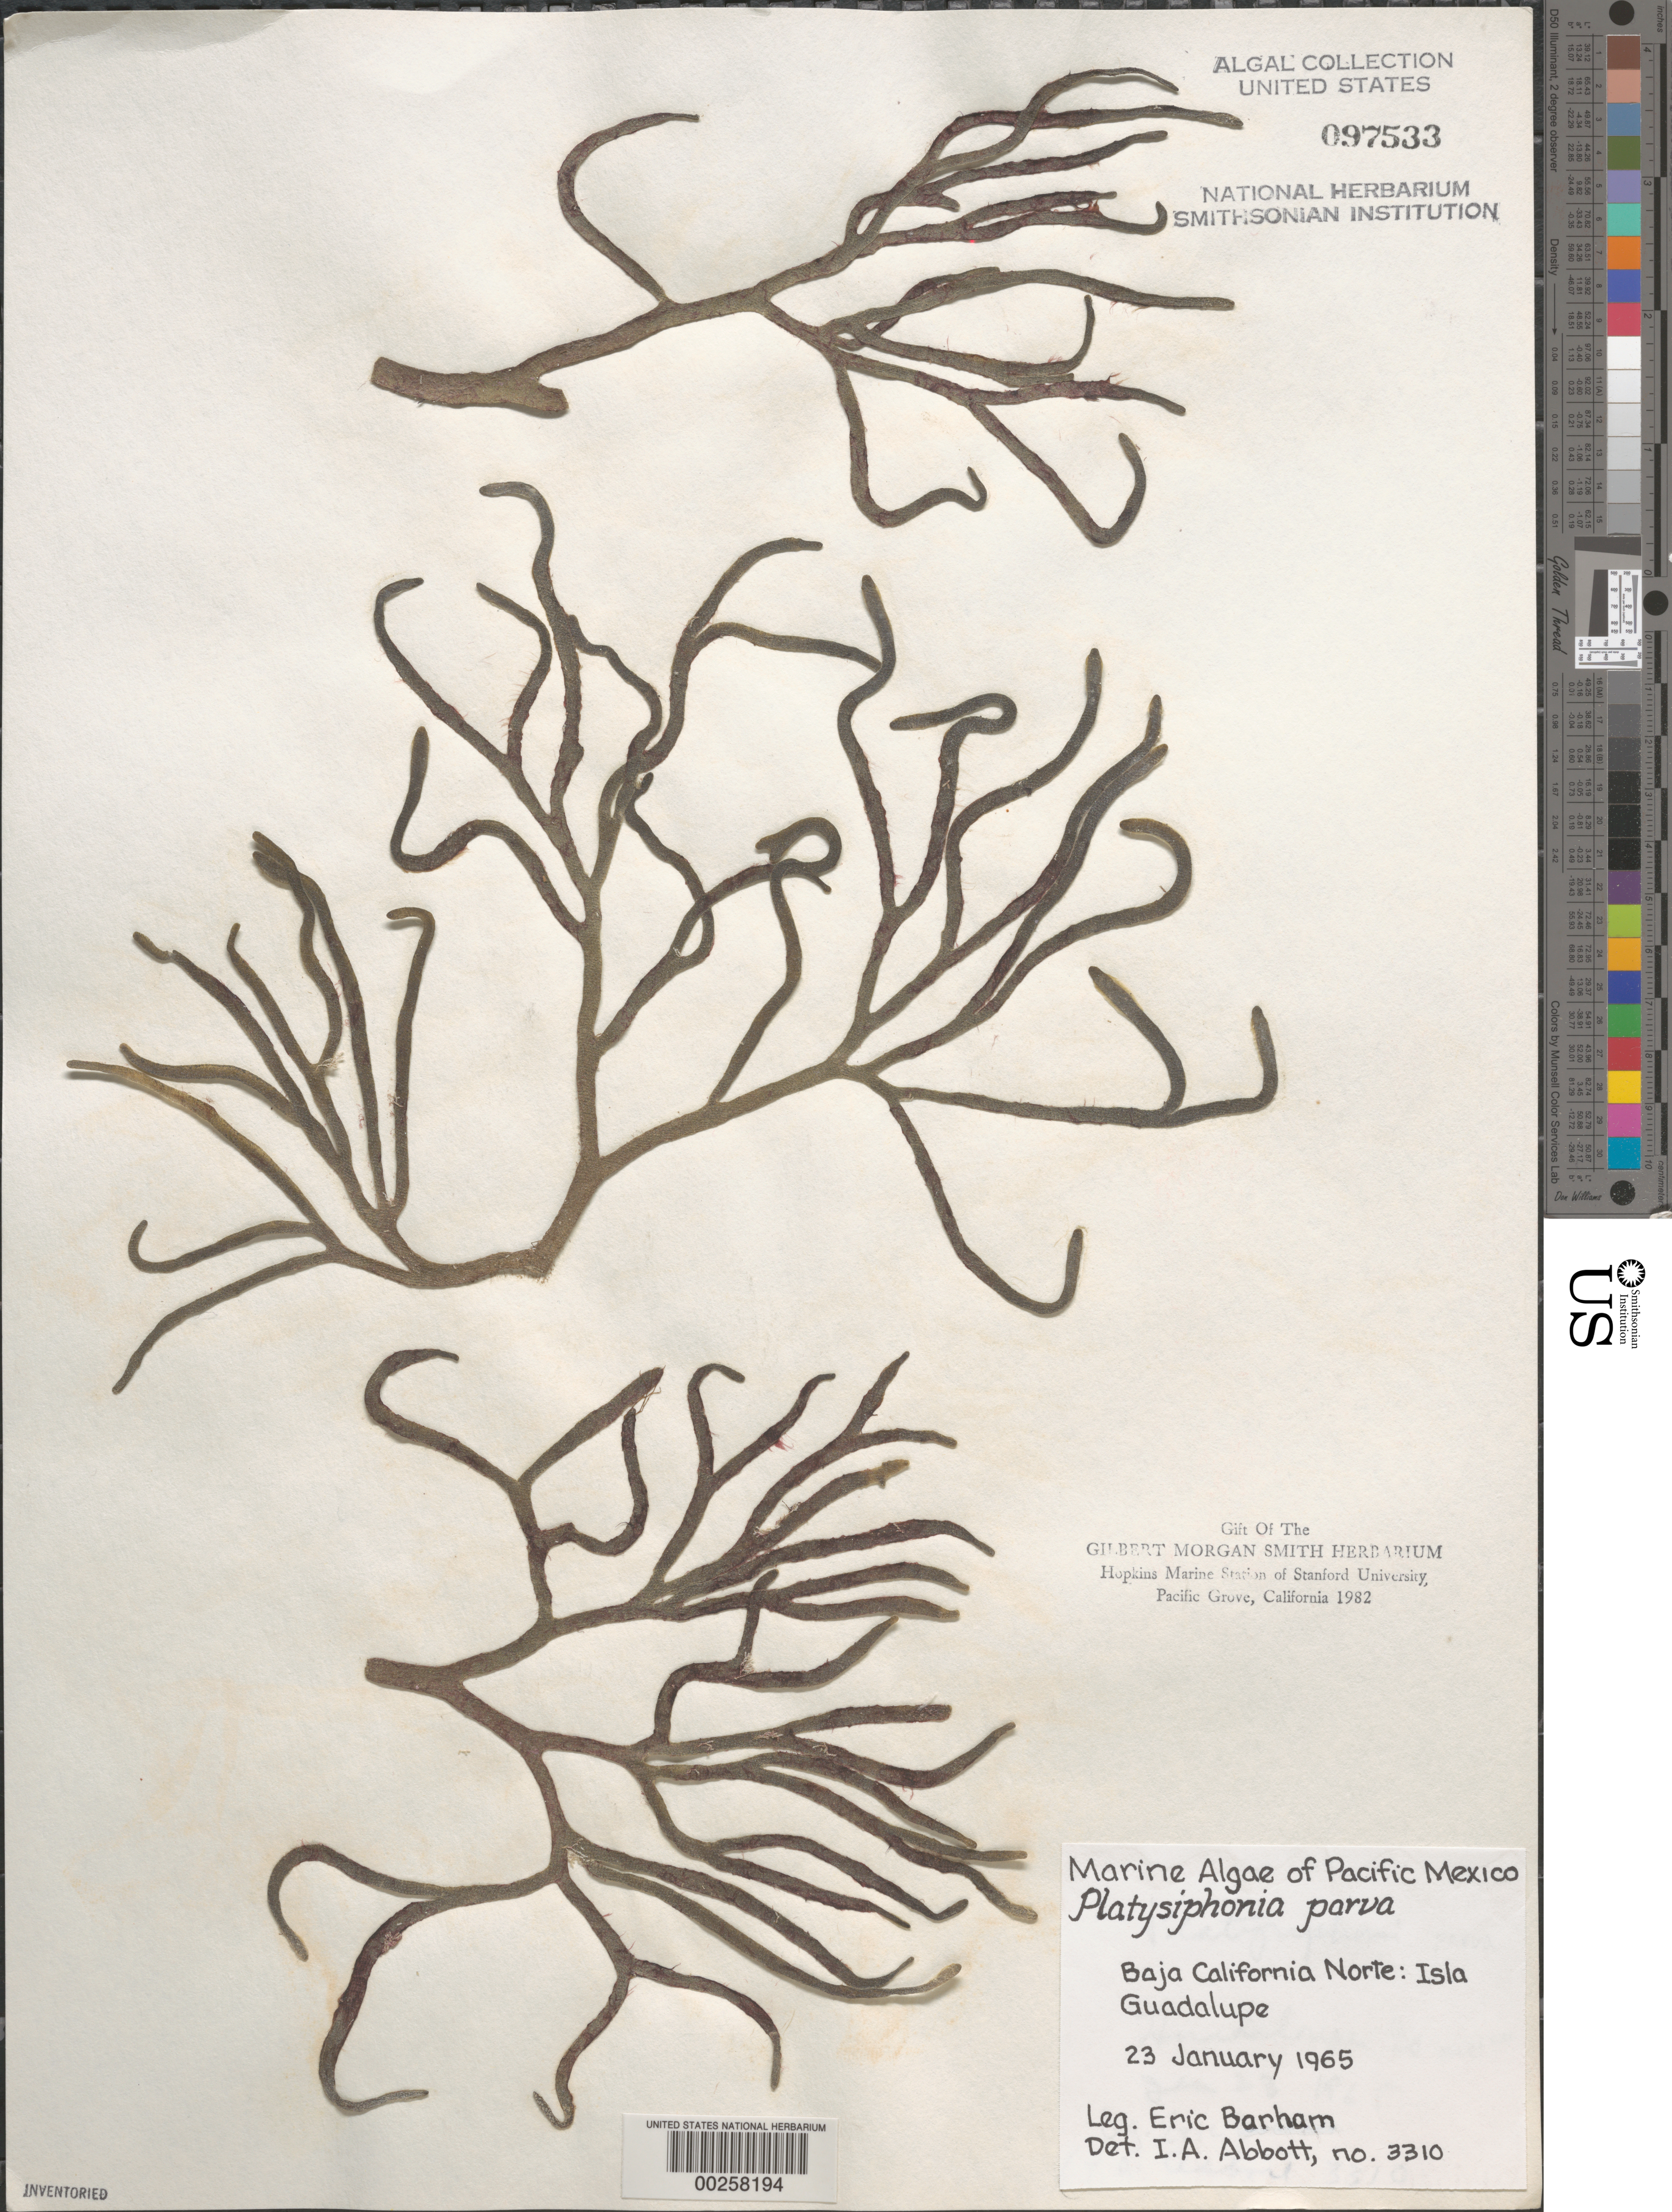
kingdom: Plantae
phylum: Rhodophyta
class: Florideophyceae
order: Ceramiales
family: Sarcomeniaceae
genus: Platysiphonia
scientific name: Platysiphonia parva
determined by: Abbott, Isabella A.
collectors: E. Barham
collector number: IAA 3310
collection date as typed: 23 Jan 1965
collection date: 1965-01-23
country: Mexico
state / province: Baja California Norte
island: Isla Guadalupe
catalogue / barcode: US 97533